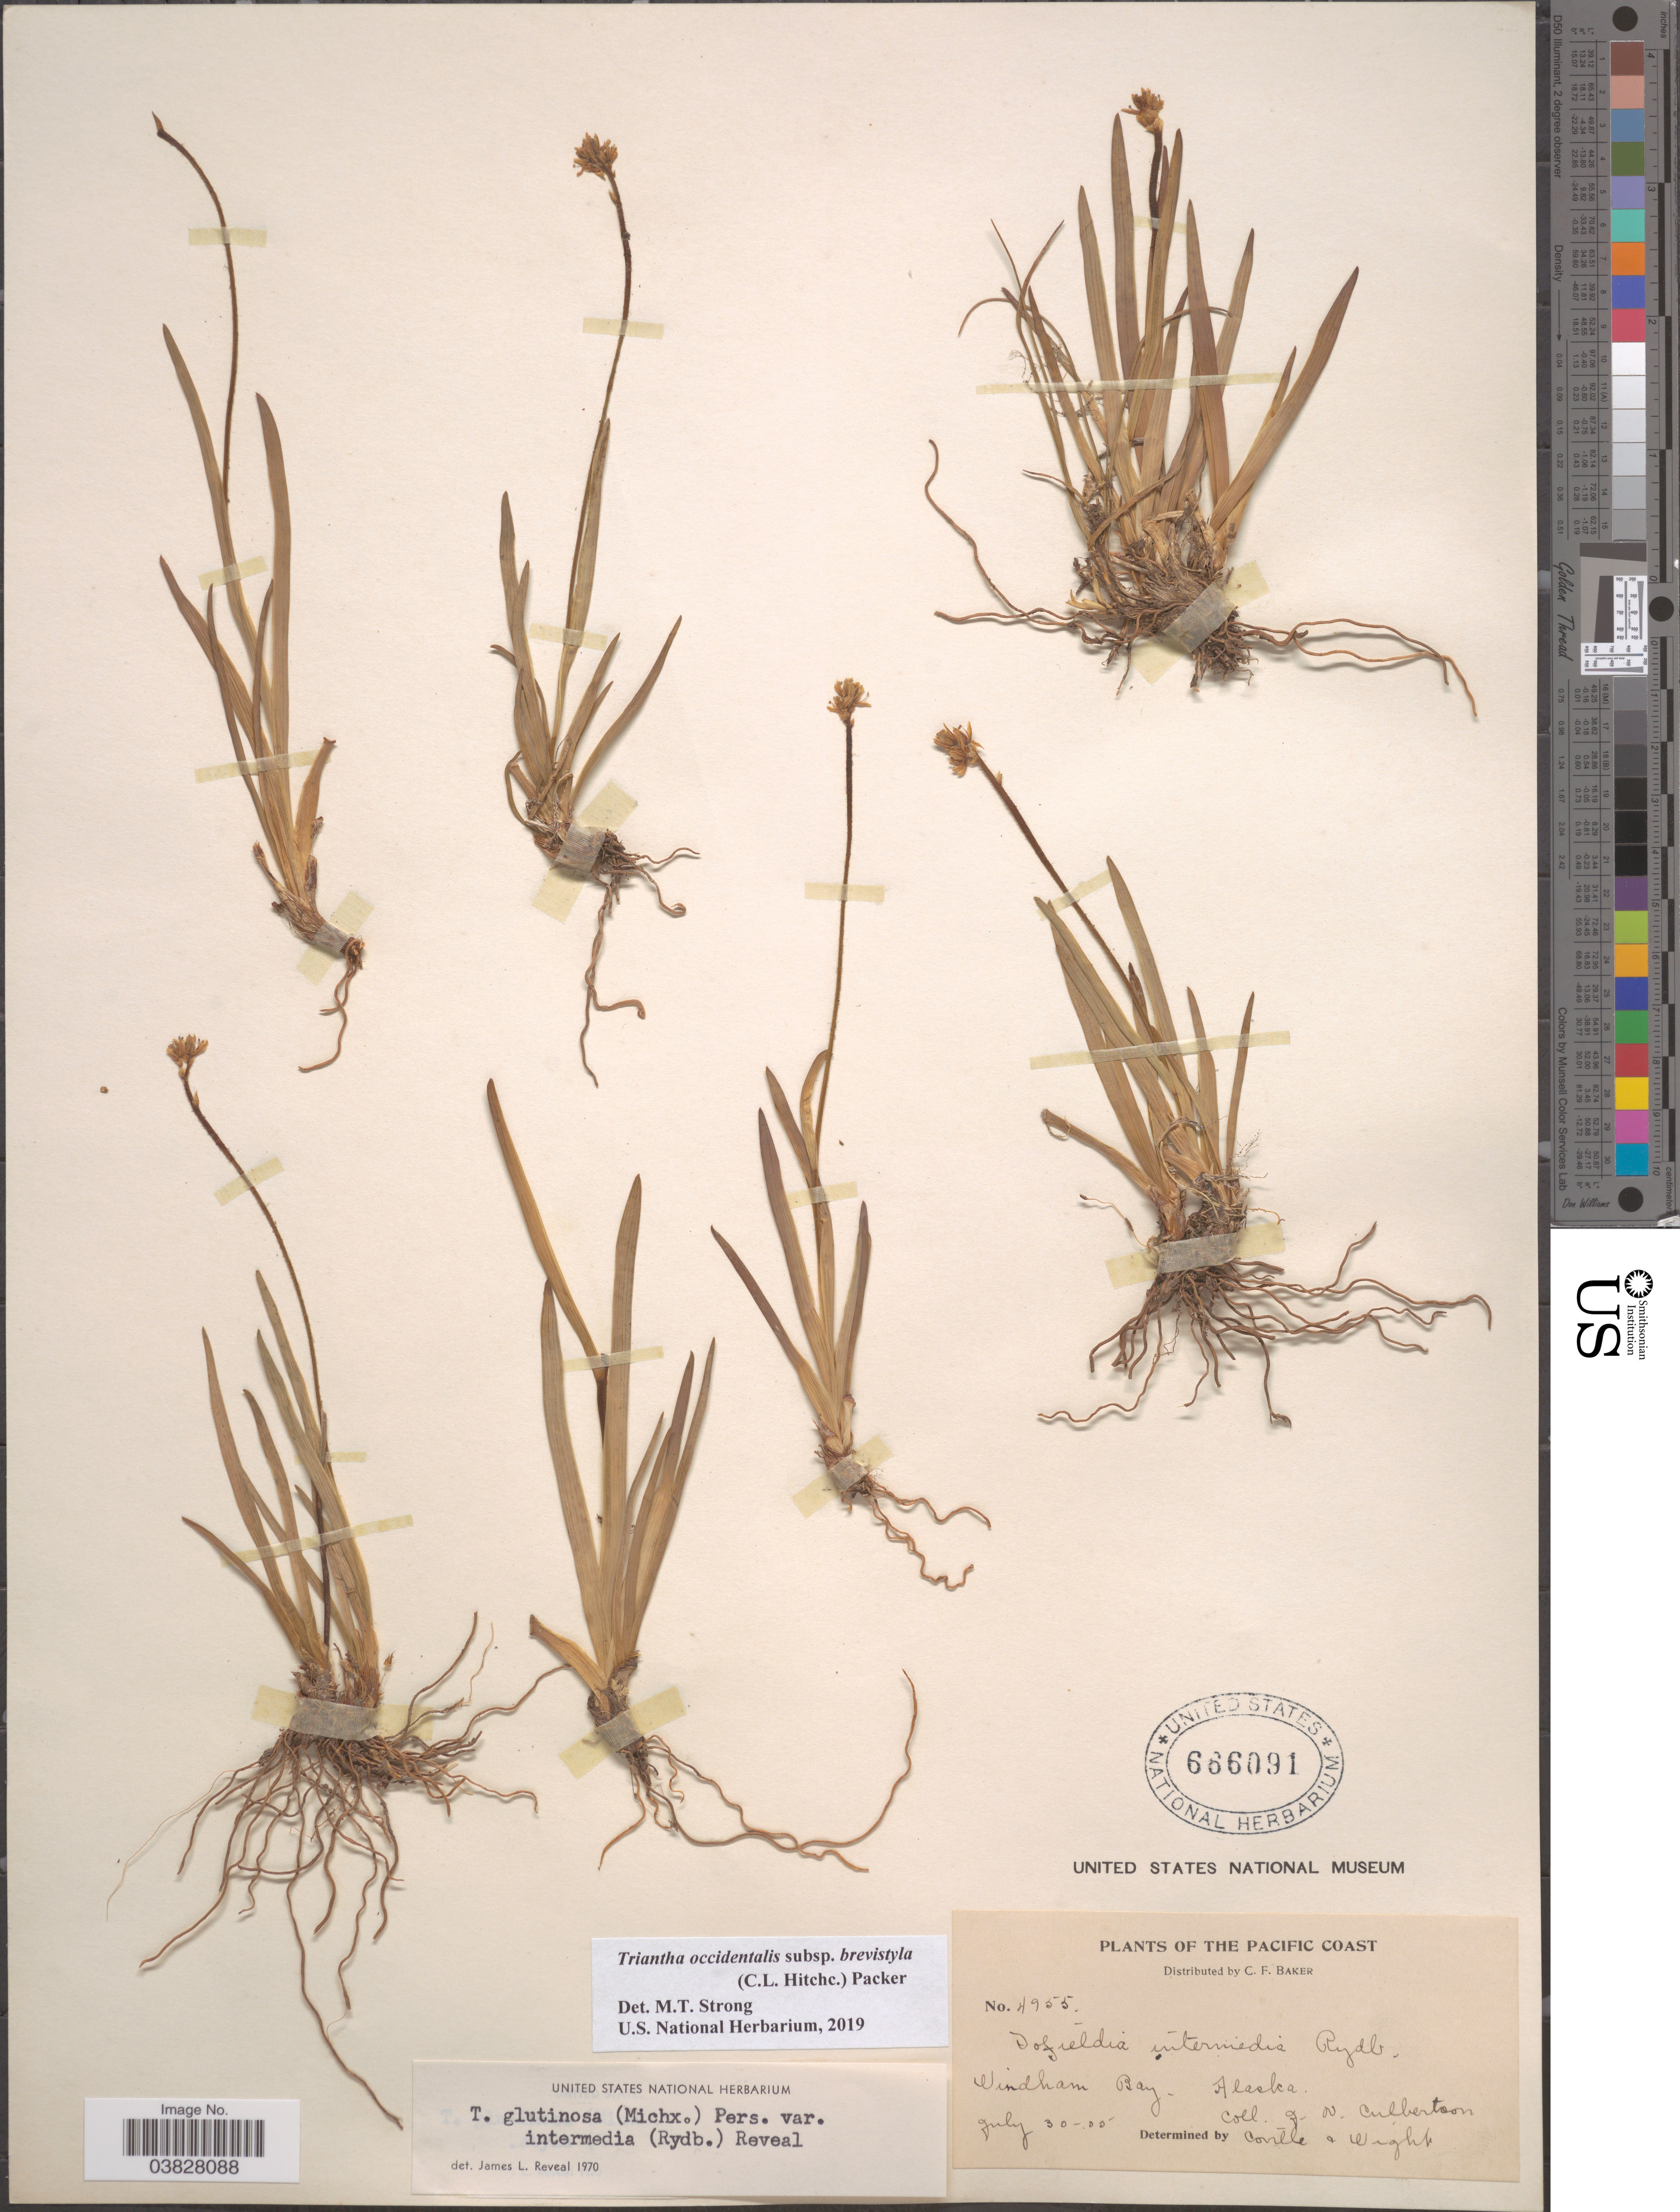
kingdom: Plantae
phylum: Tracheophyta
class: Liliopsida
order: Alismatales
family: Tofieldiaceae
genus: Triantha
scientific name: Triantha occidentalis subsp. brevistyla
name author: (C.L. Hitchc.) Packer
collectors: J. Culbertson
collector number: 4955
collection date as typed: Transcribed d/m/y: 30/7/5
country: United States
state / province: Alaska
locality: The Pacific Coast. Windham Bay.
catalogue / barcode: US 666091